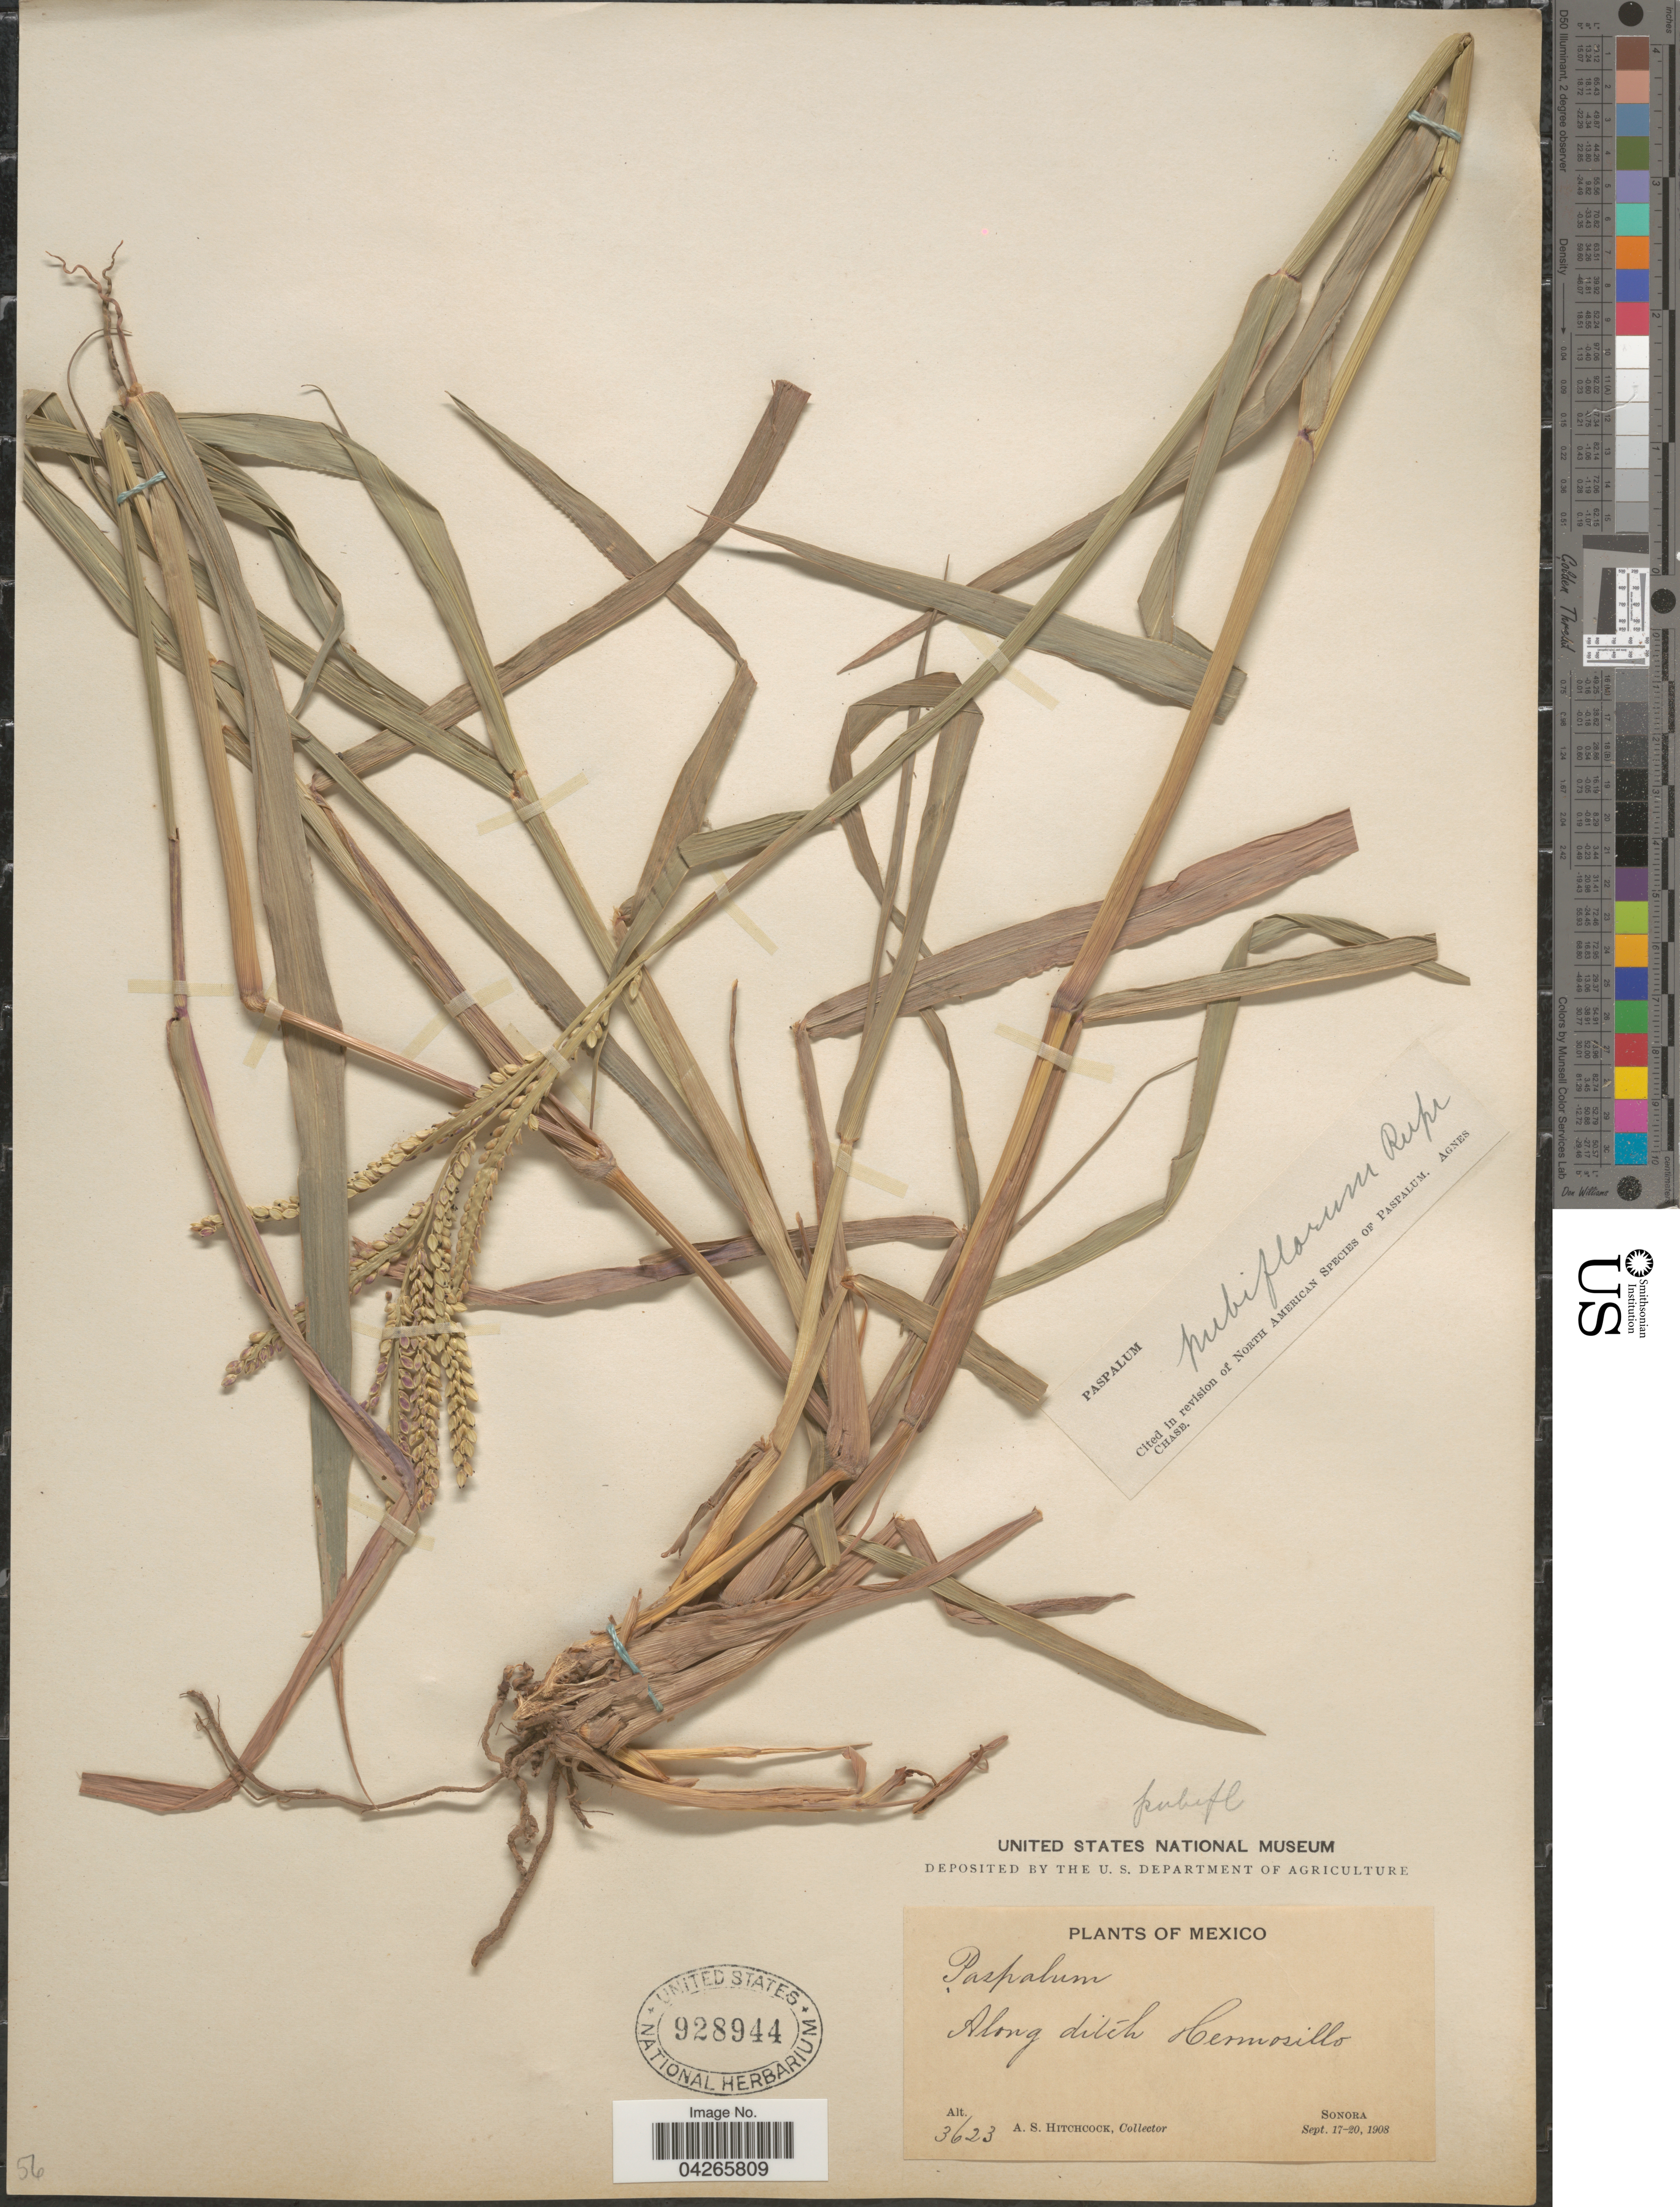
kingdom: Plantae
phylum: Tracheophyta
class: Liliopsida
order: Poales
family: Poaceae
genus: Paspalum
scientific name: Paspalum pubiflorum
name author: Rupr. ex E. Fourn.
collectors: A. S. Hitchcock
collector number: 3623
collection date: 1908-09-17/1908-09-20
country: Mexico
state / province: Sonora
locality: Along ditch Hermosillo.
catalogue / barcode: US 928944